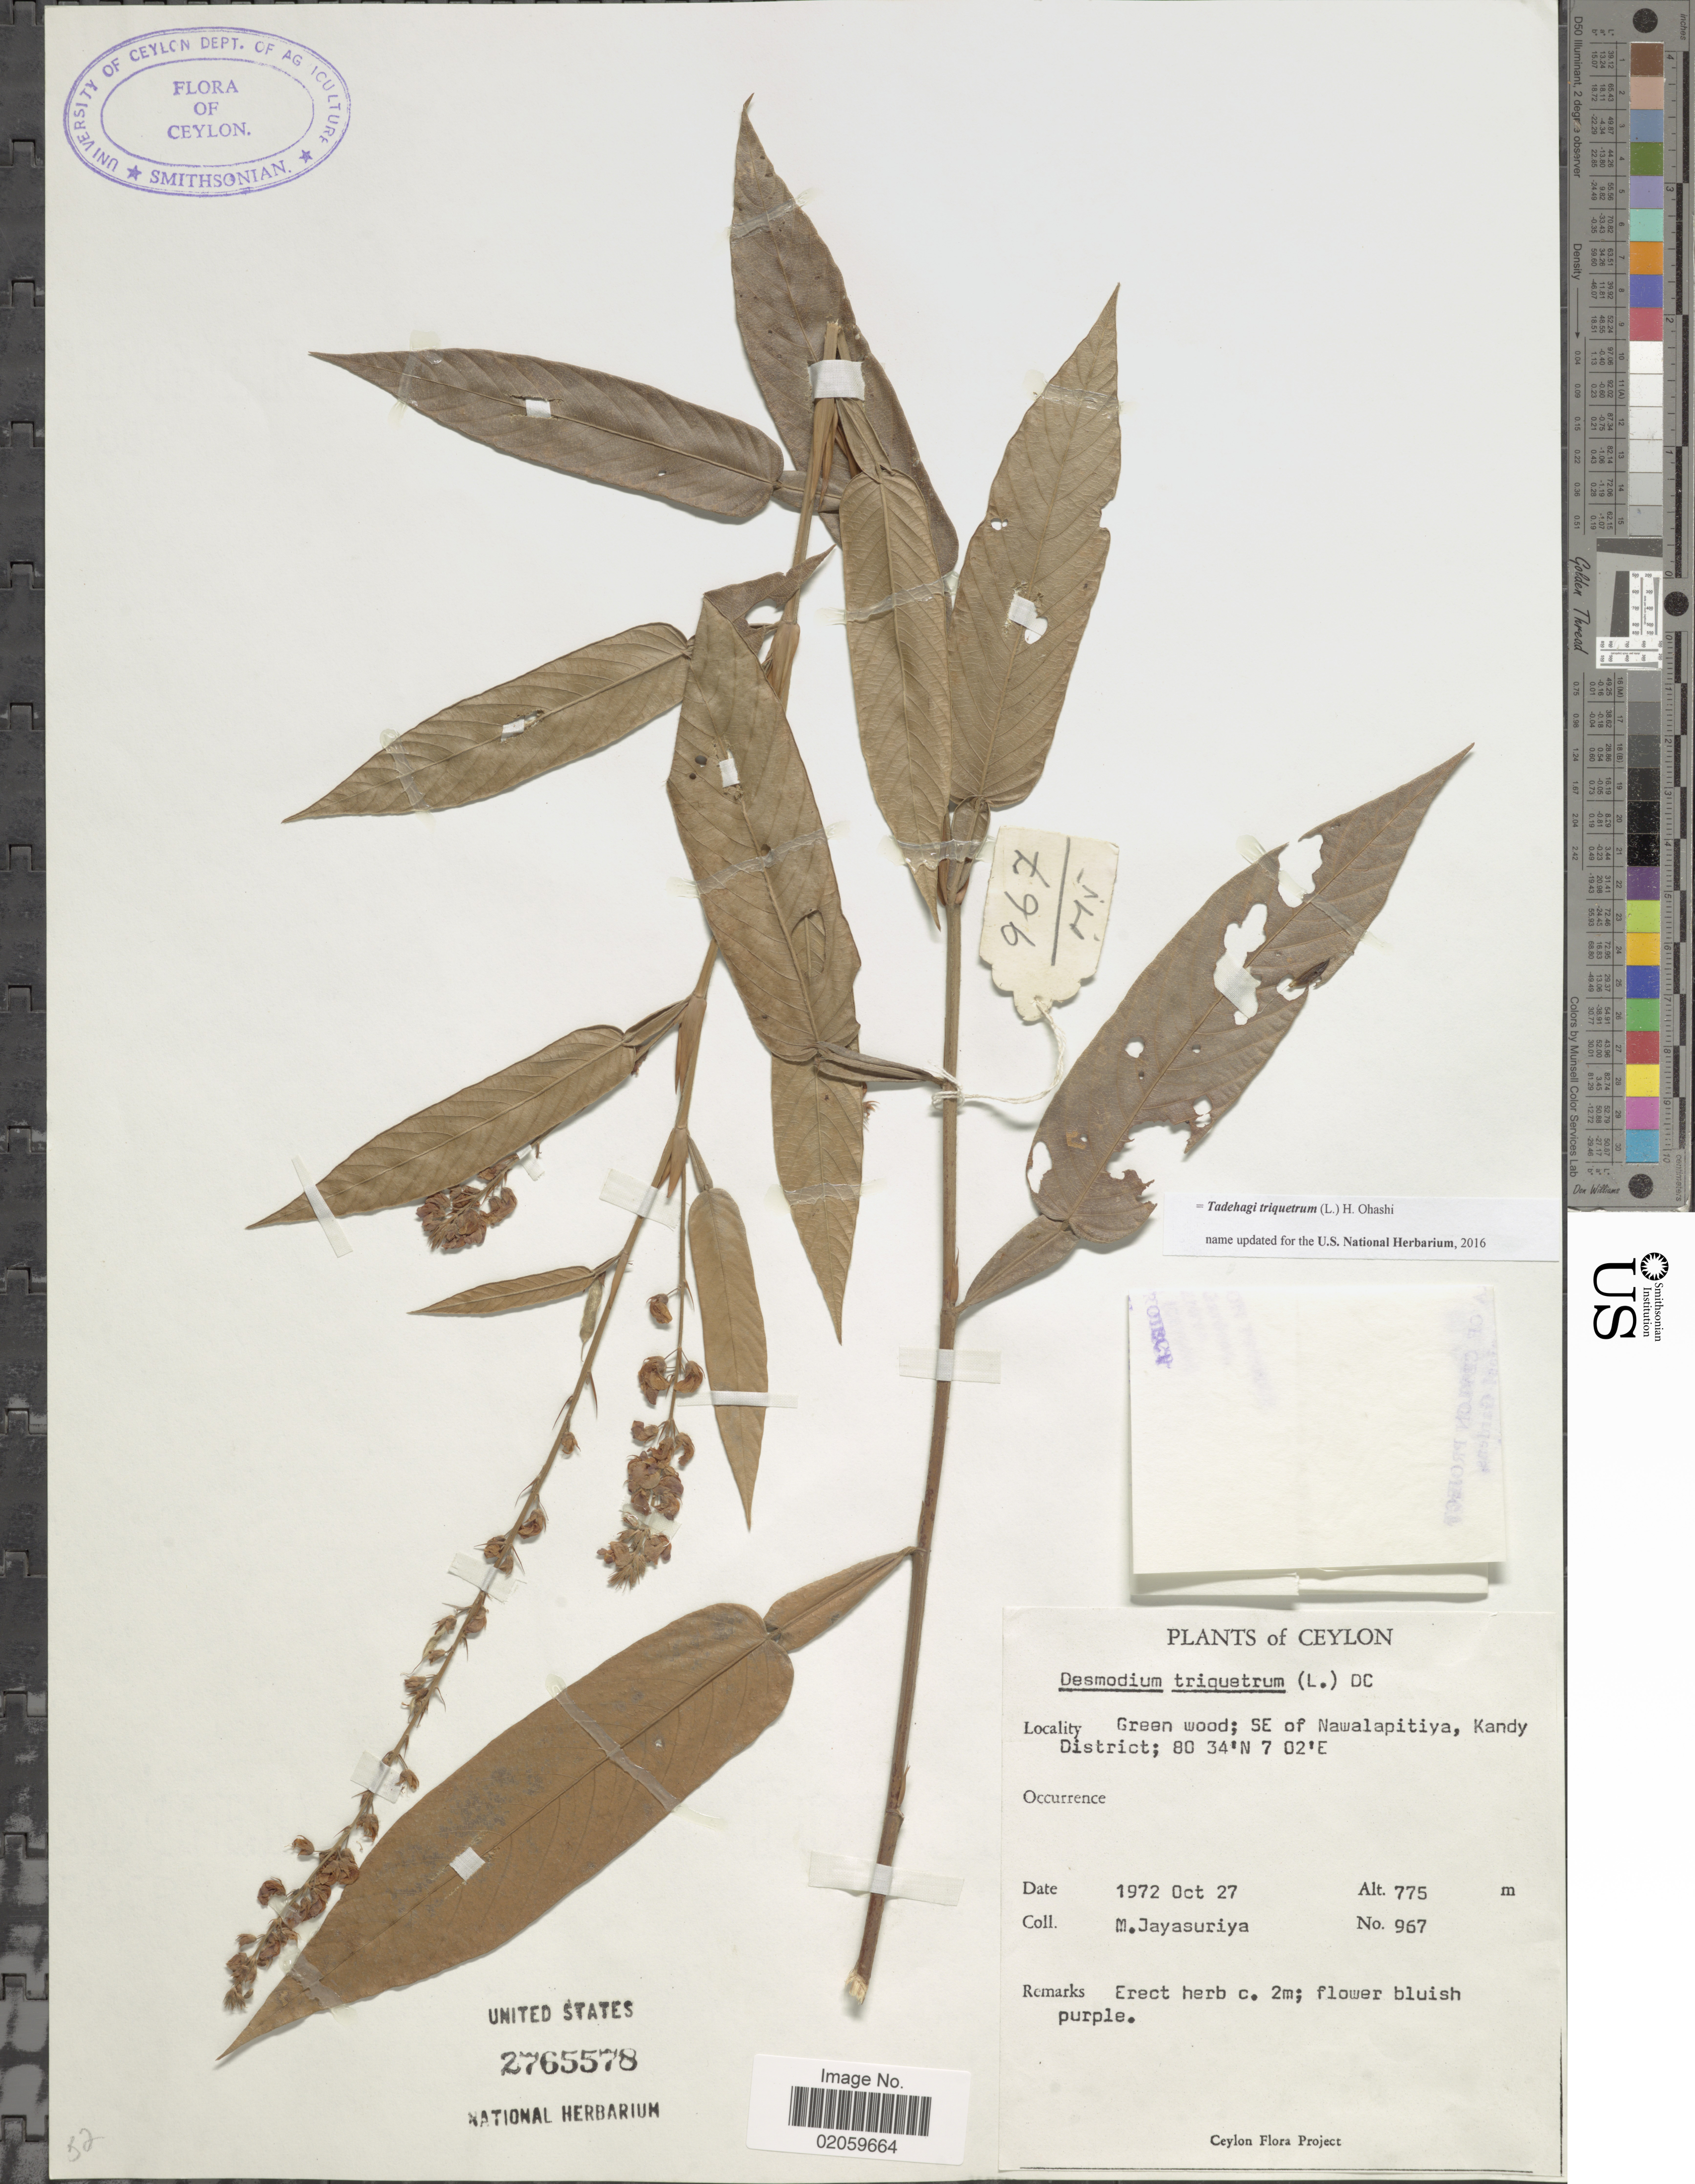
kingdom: Plantae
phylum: Tracheophyta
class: Magnoliopsida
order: Fabales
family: Fabaceae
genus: Tadehagi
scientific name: Tadehagi triquetrum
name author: (L.) H. Ohashi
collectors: M. Jayasuriya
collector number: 967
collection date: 1972-10-27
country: Sri Lanka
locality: Ceylon, Green Wood; SE of Nuwalapitiya, Kandy District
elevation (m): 775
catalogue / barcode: US 2765578